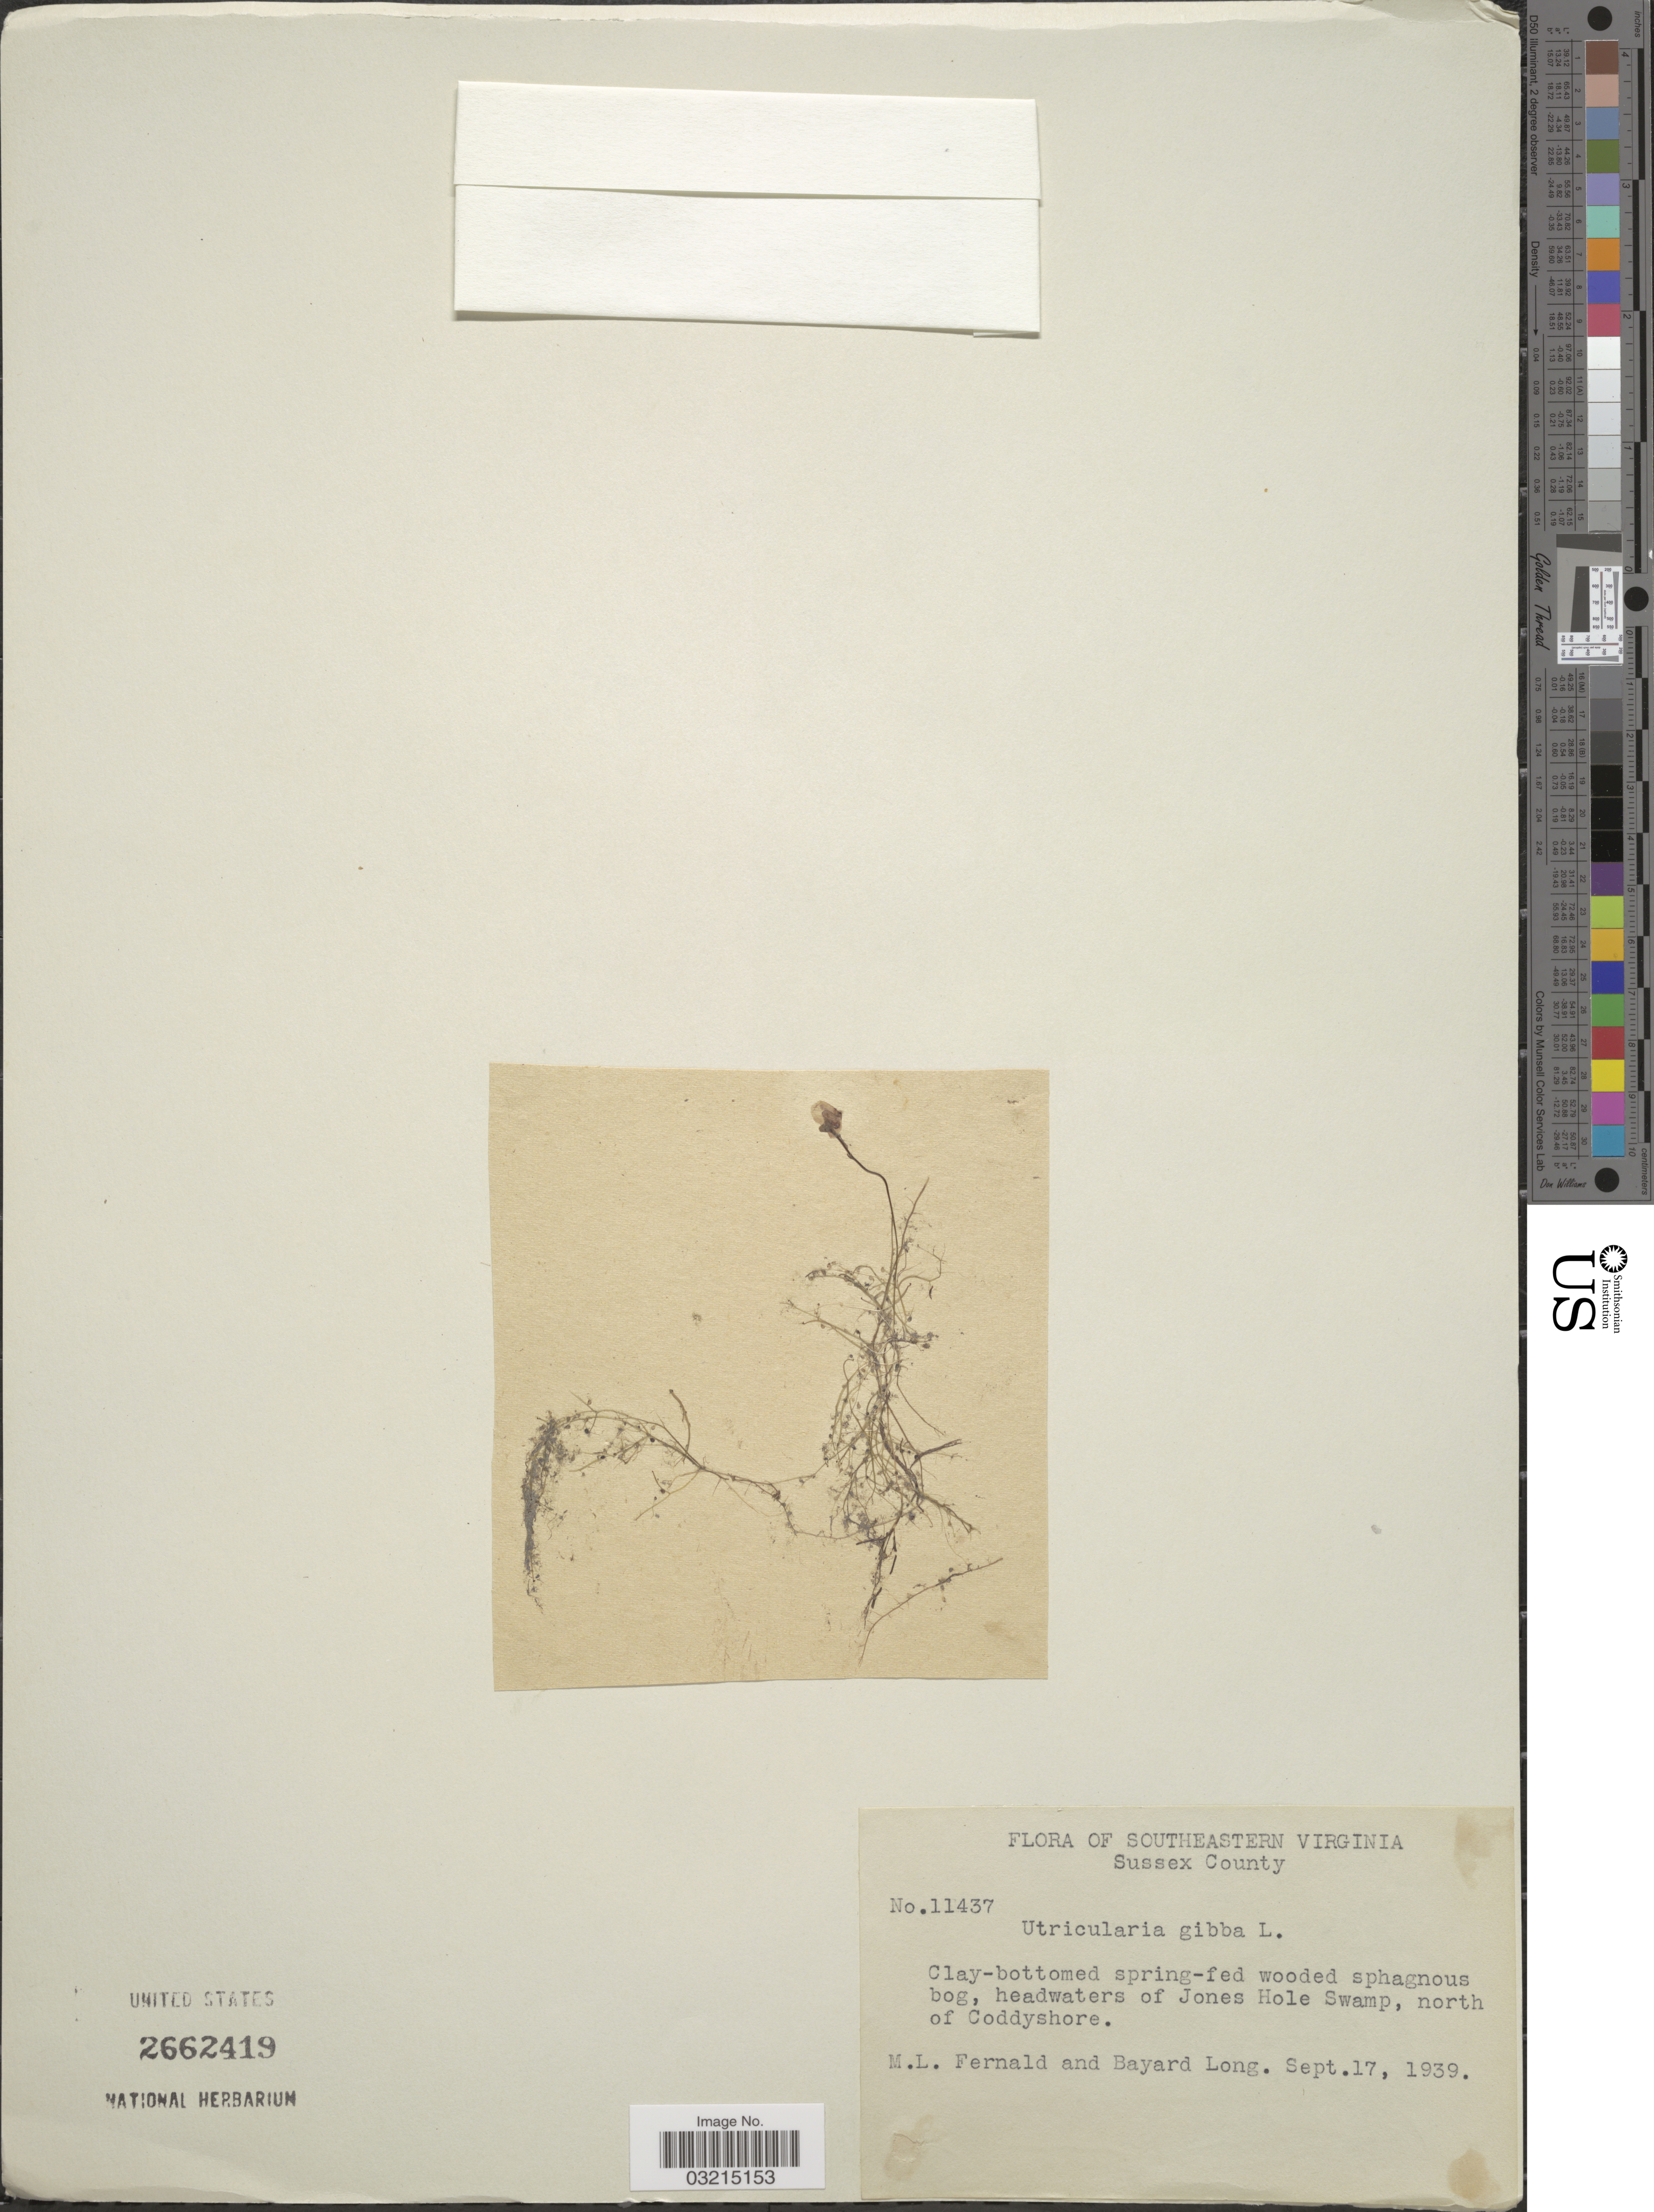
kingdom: Plantae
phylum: Tracheophyta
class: Magnoliopsida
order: Lamiales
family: Lentibulariaceae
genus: Utricularia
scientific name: Utricularia gibba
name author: L.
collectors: M. L. Fernald & B. Long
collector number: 11437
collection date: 1939-09-17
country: United States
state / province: Virginia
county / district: Sussex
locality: Southeastern Virginia. Sussex County. Headwaters of Jones Hole Swamp, north of Coddyshore.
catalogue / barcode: US 2662419